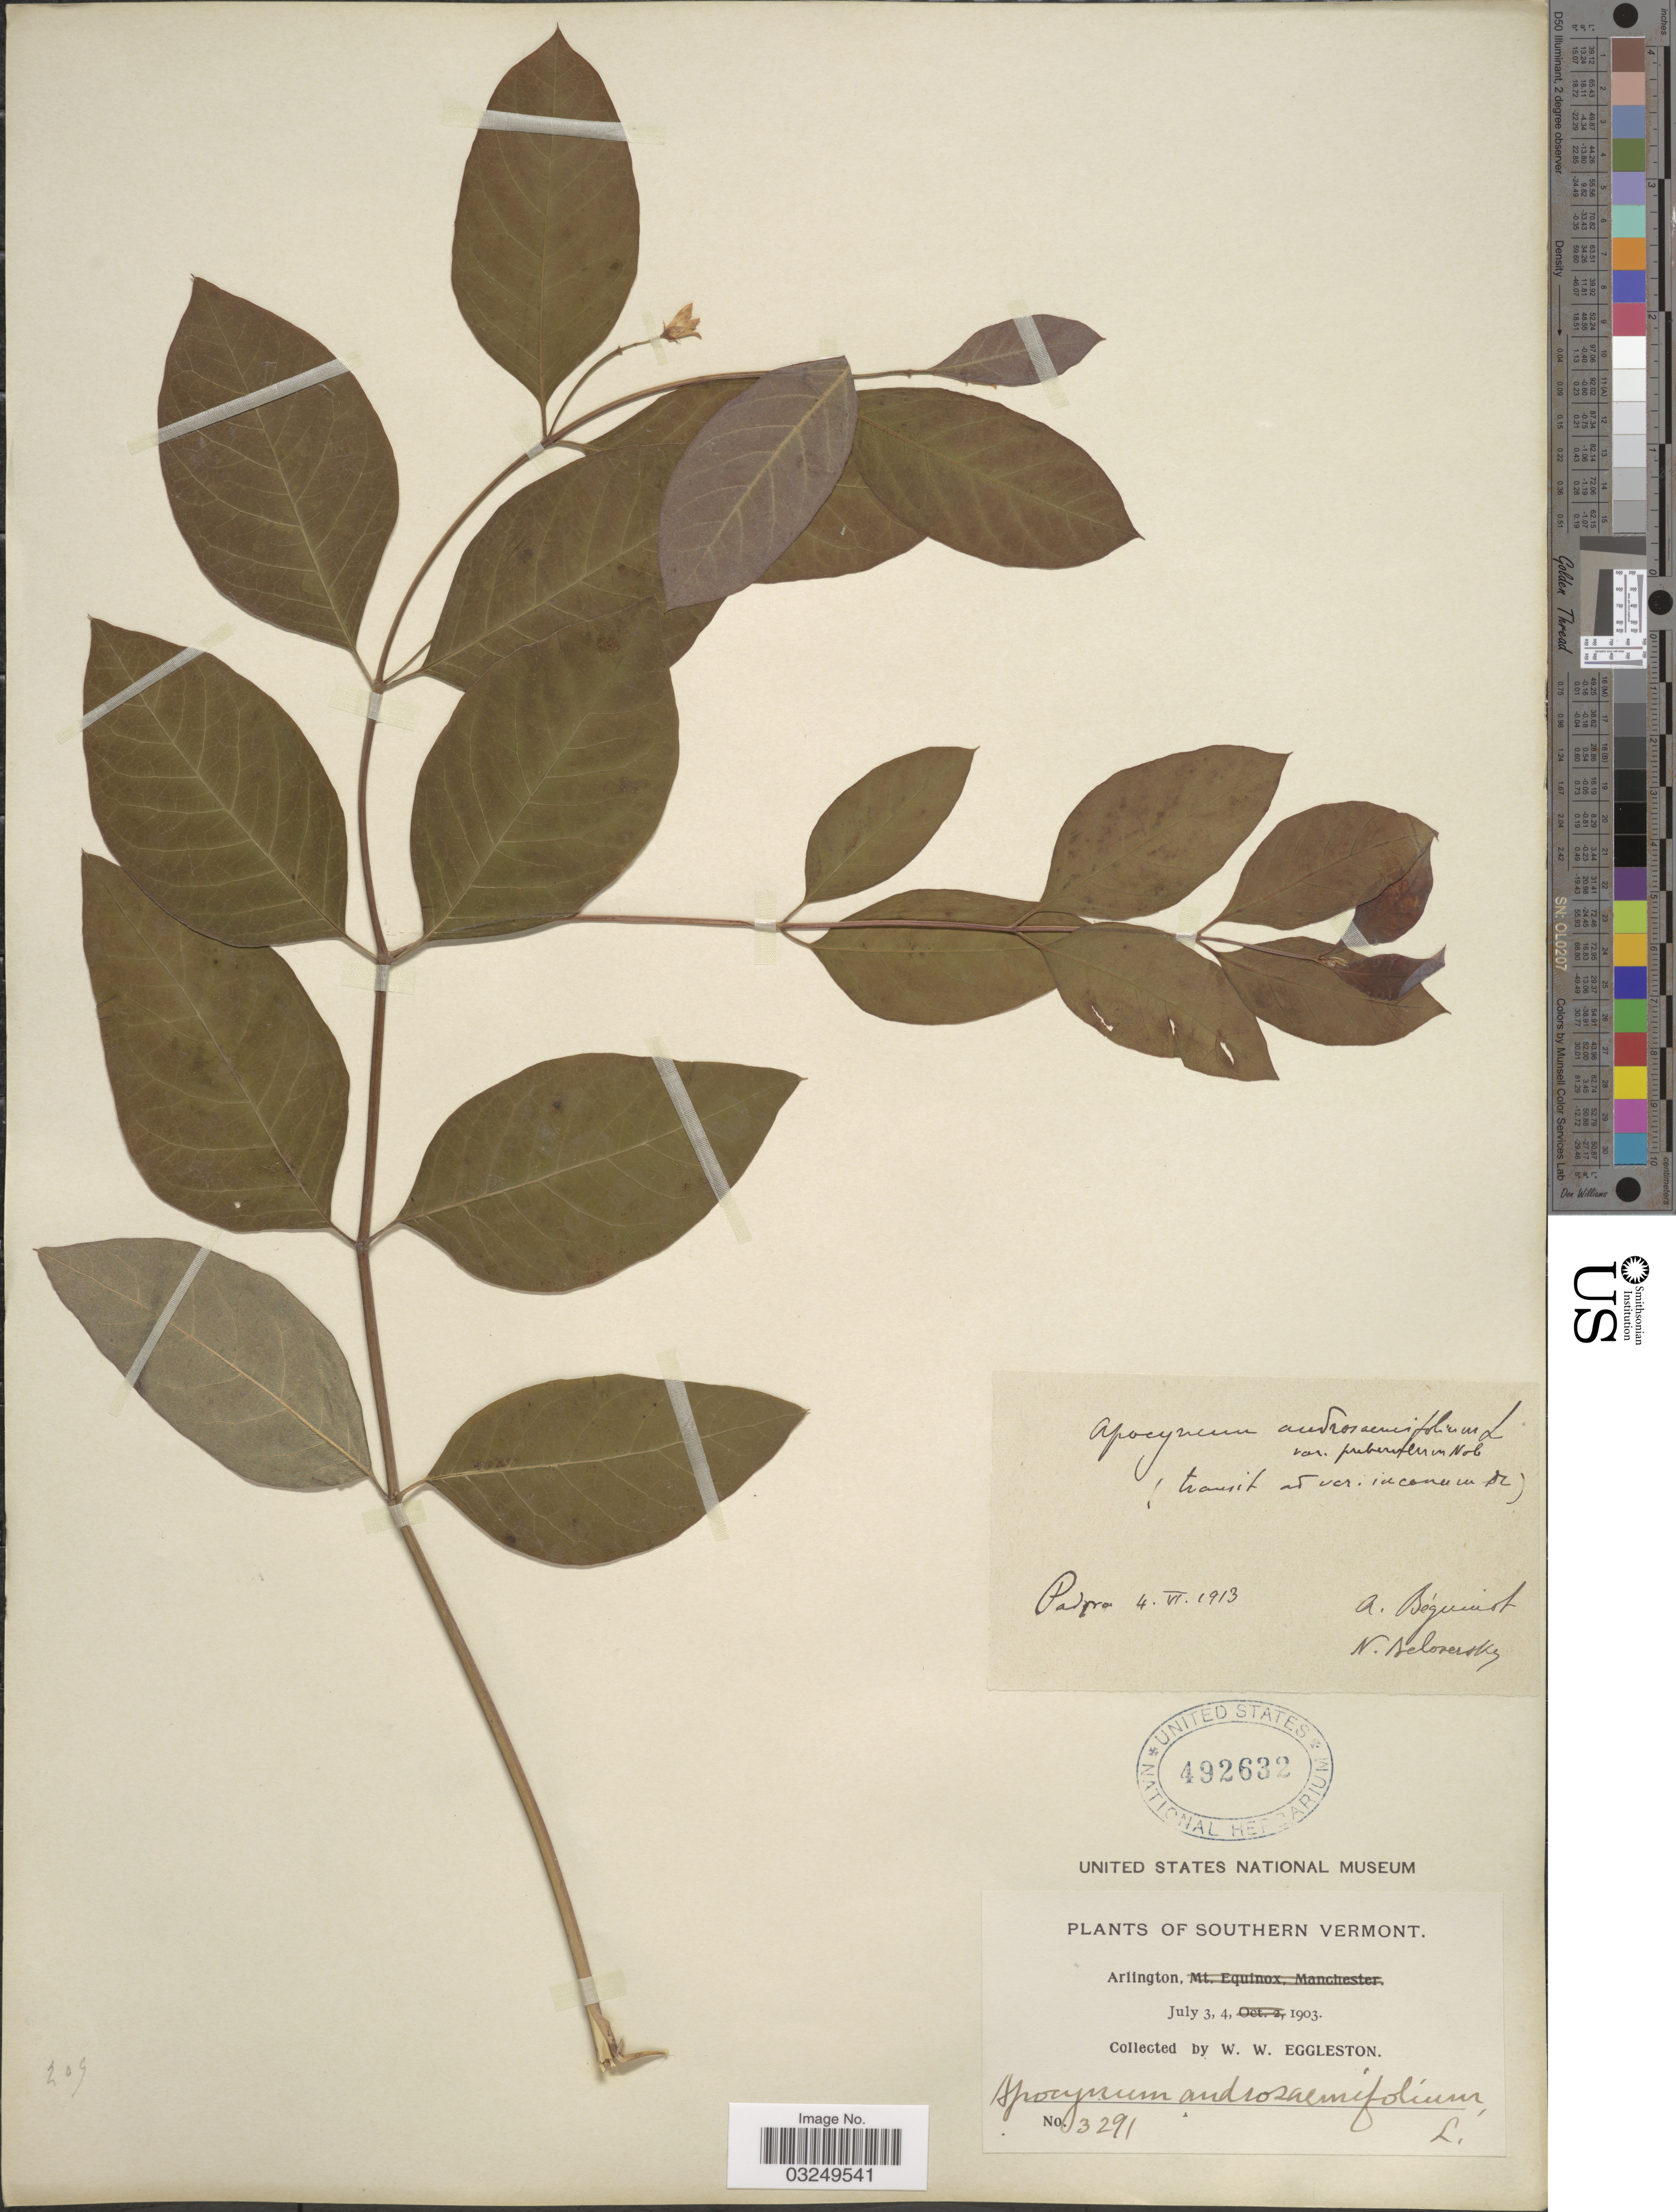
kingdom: Plantae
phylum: Tracheophyta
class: Magnoliopsida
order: Gentianales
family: Apocynaceae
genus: Apocynum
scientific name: Apocynum androsaemifolium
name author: L.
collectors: W. W. Eggleston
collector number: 3291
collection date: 1903-07-03/1903-07-04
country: United States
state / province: Vermont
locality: Southern Vermont. Arlington.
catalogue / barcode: US 492632